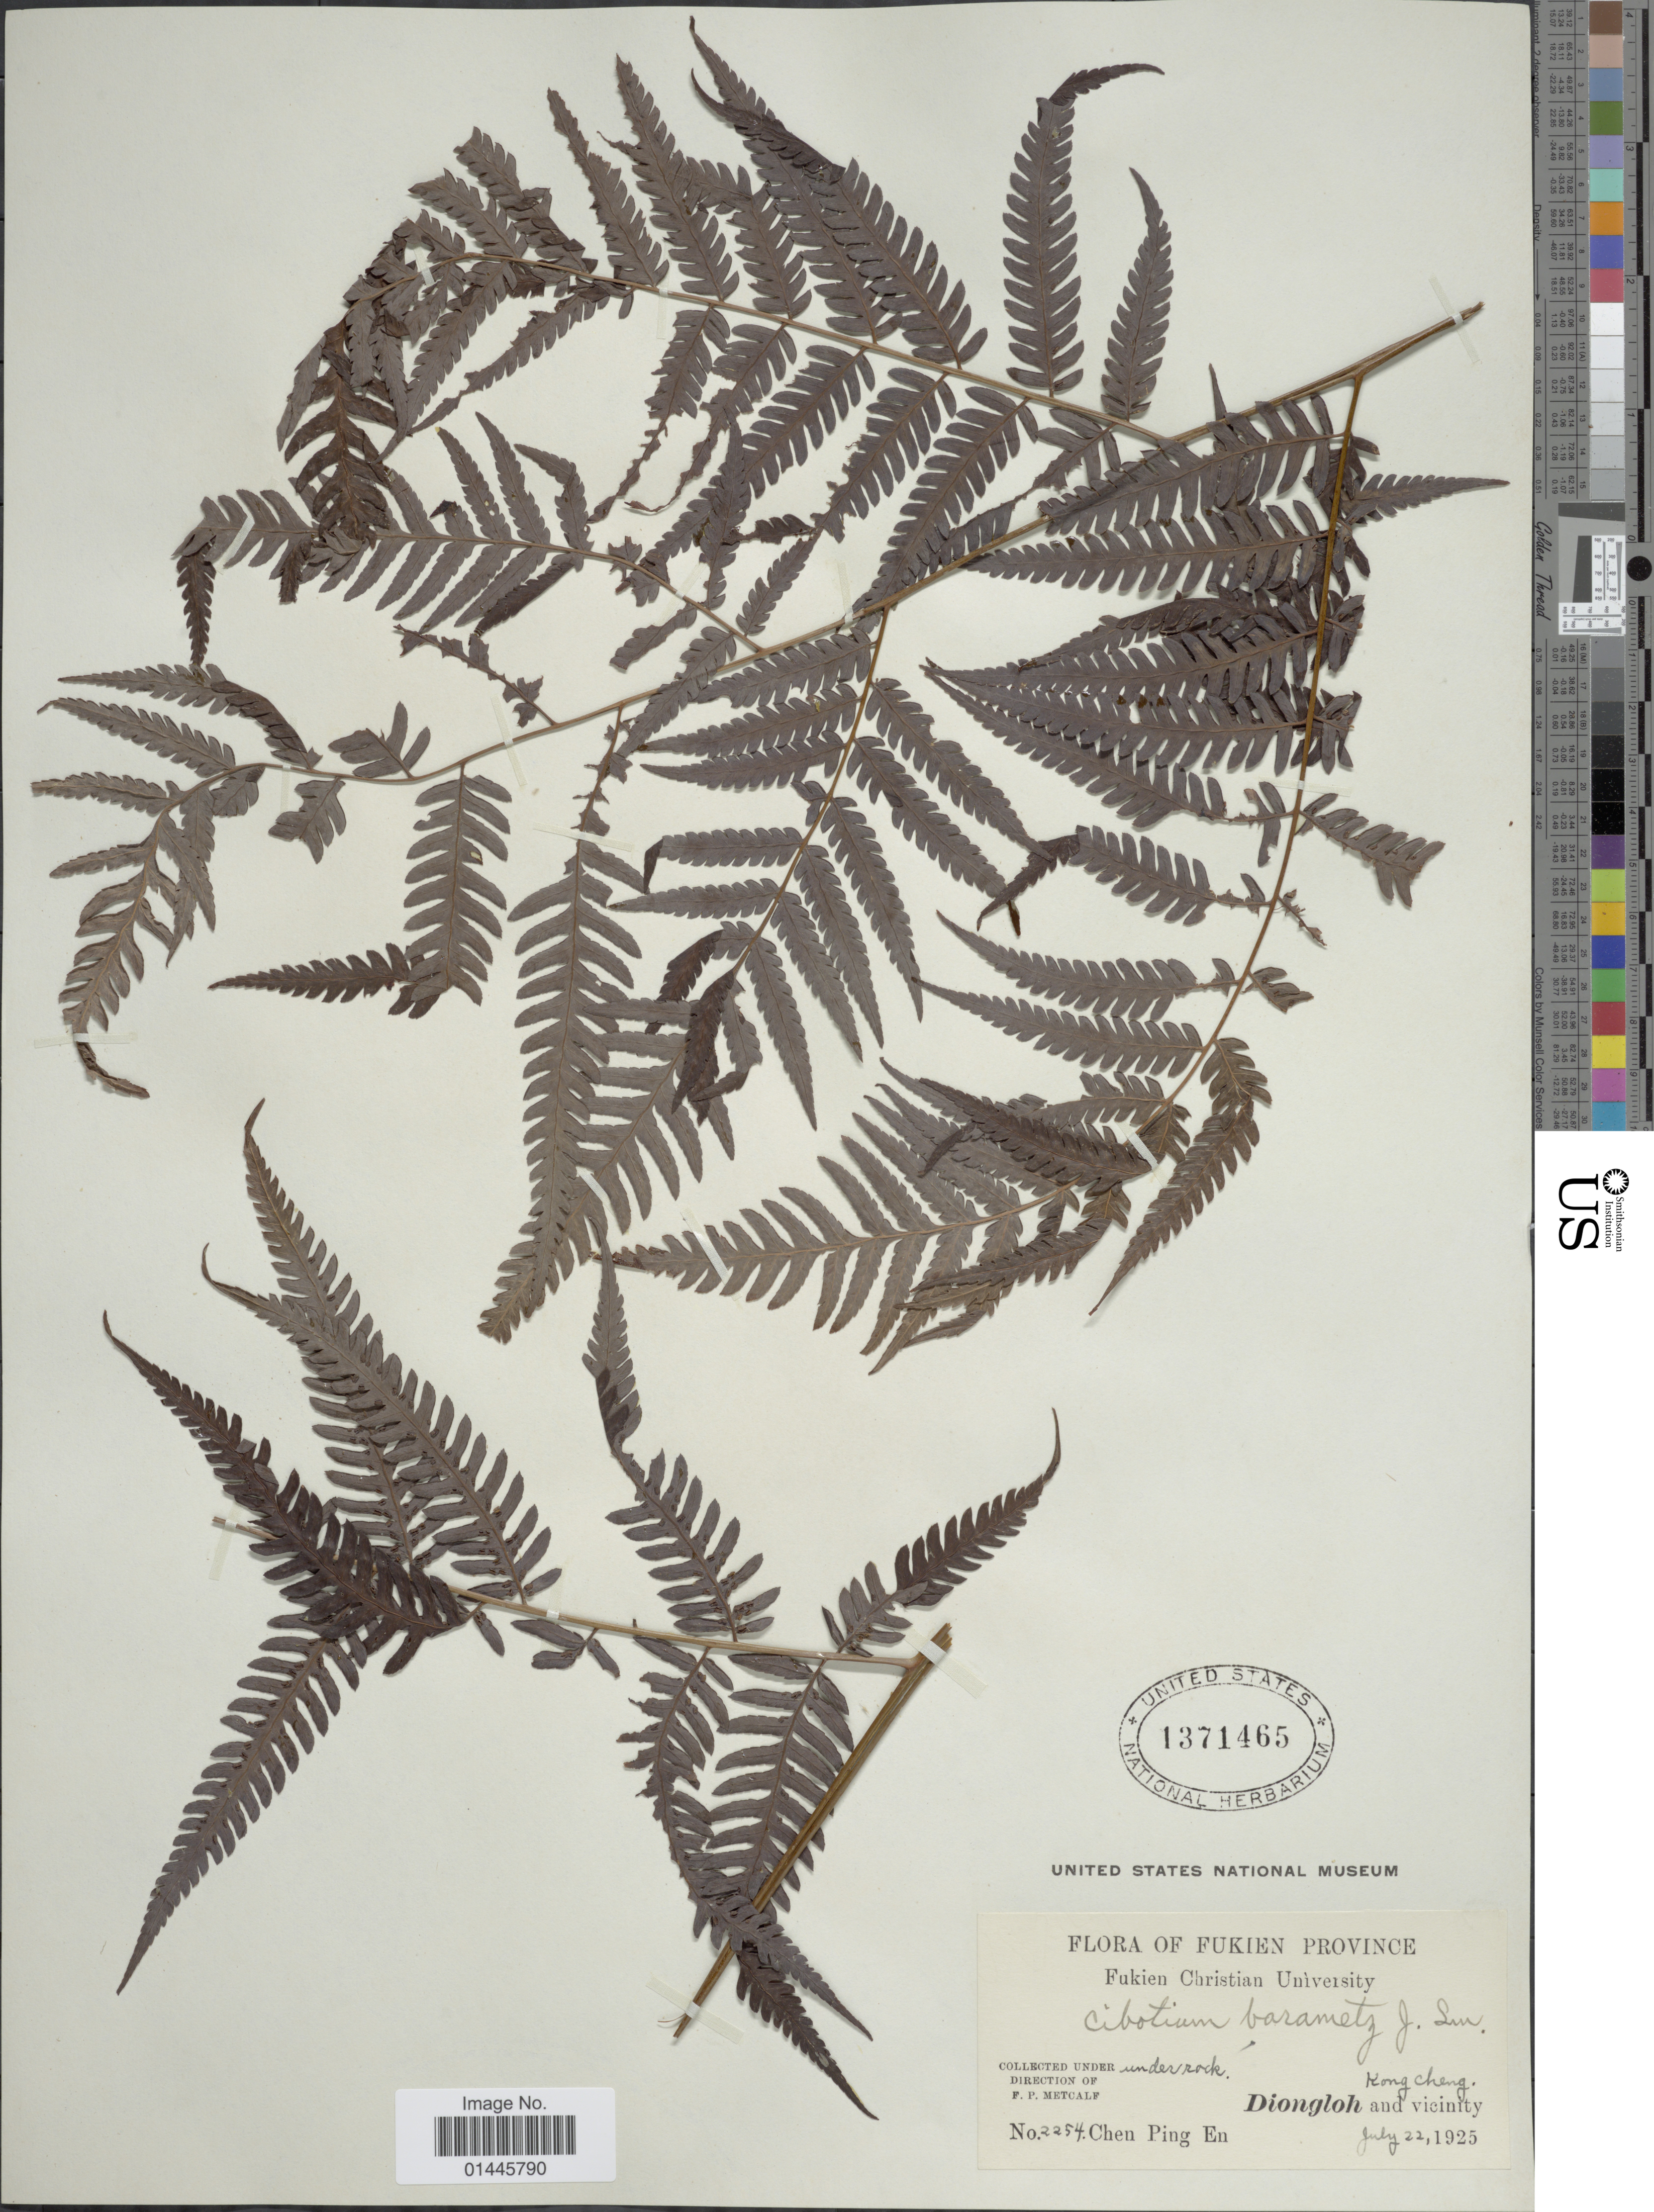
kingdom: Plantae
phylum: Tracheophyta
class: Polypodiopsida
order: Cyatheales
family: Cibotiaceae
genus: Cibotium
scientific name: Cibotium barometz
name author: (L.) J. Sm.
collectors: C. Ping En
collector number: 2254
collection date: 1925-07-22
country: China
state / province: Fujian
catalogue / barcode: US 1371465